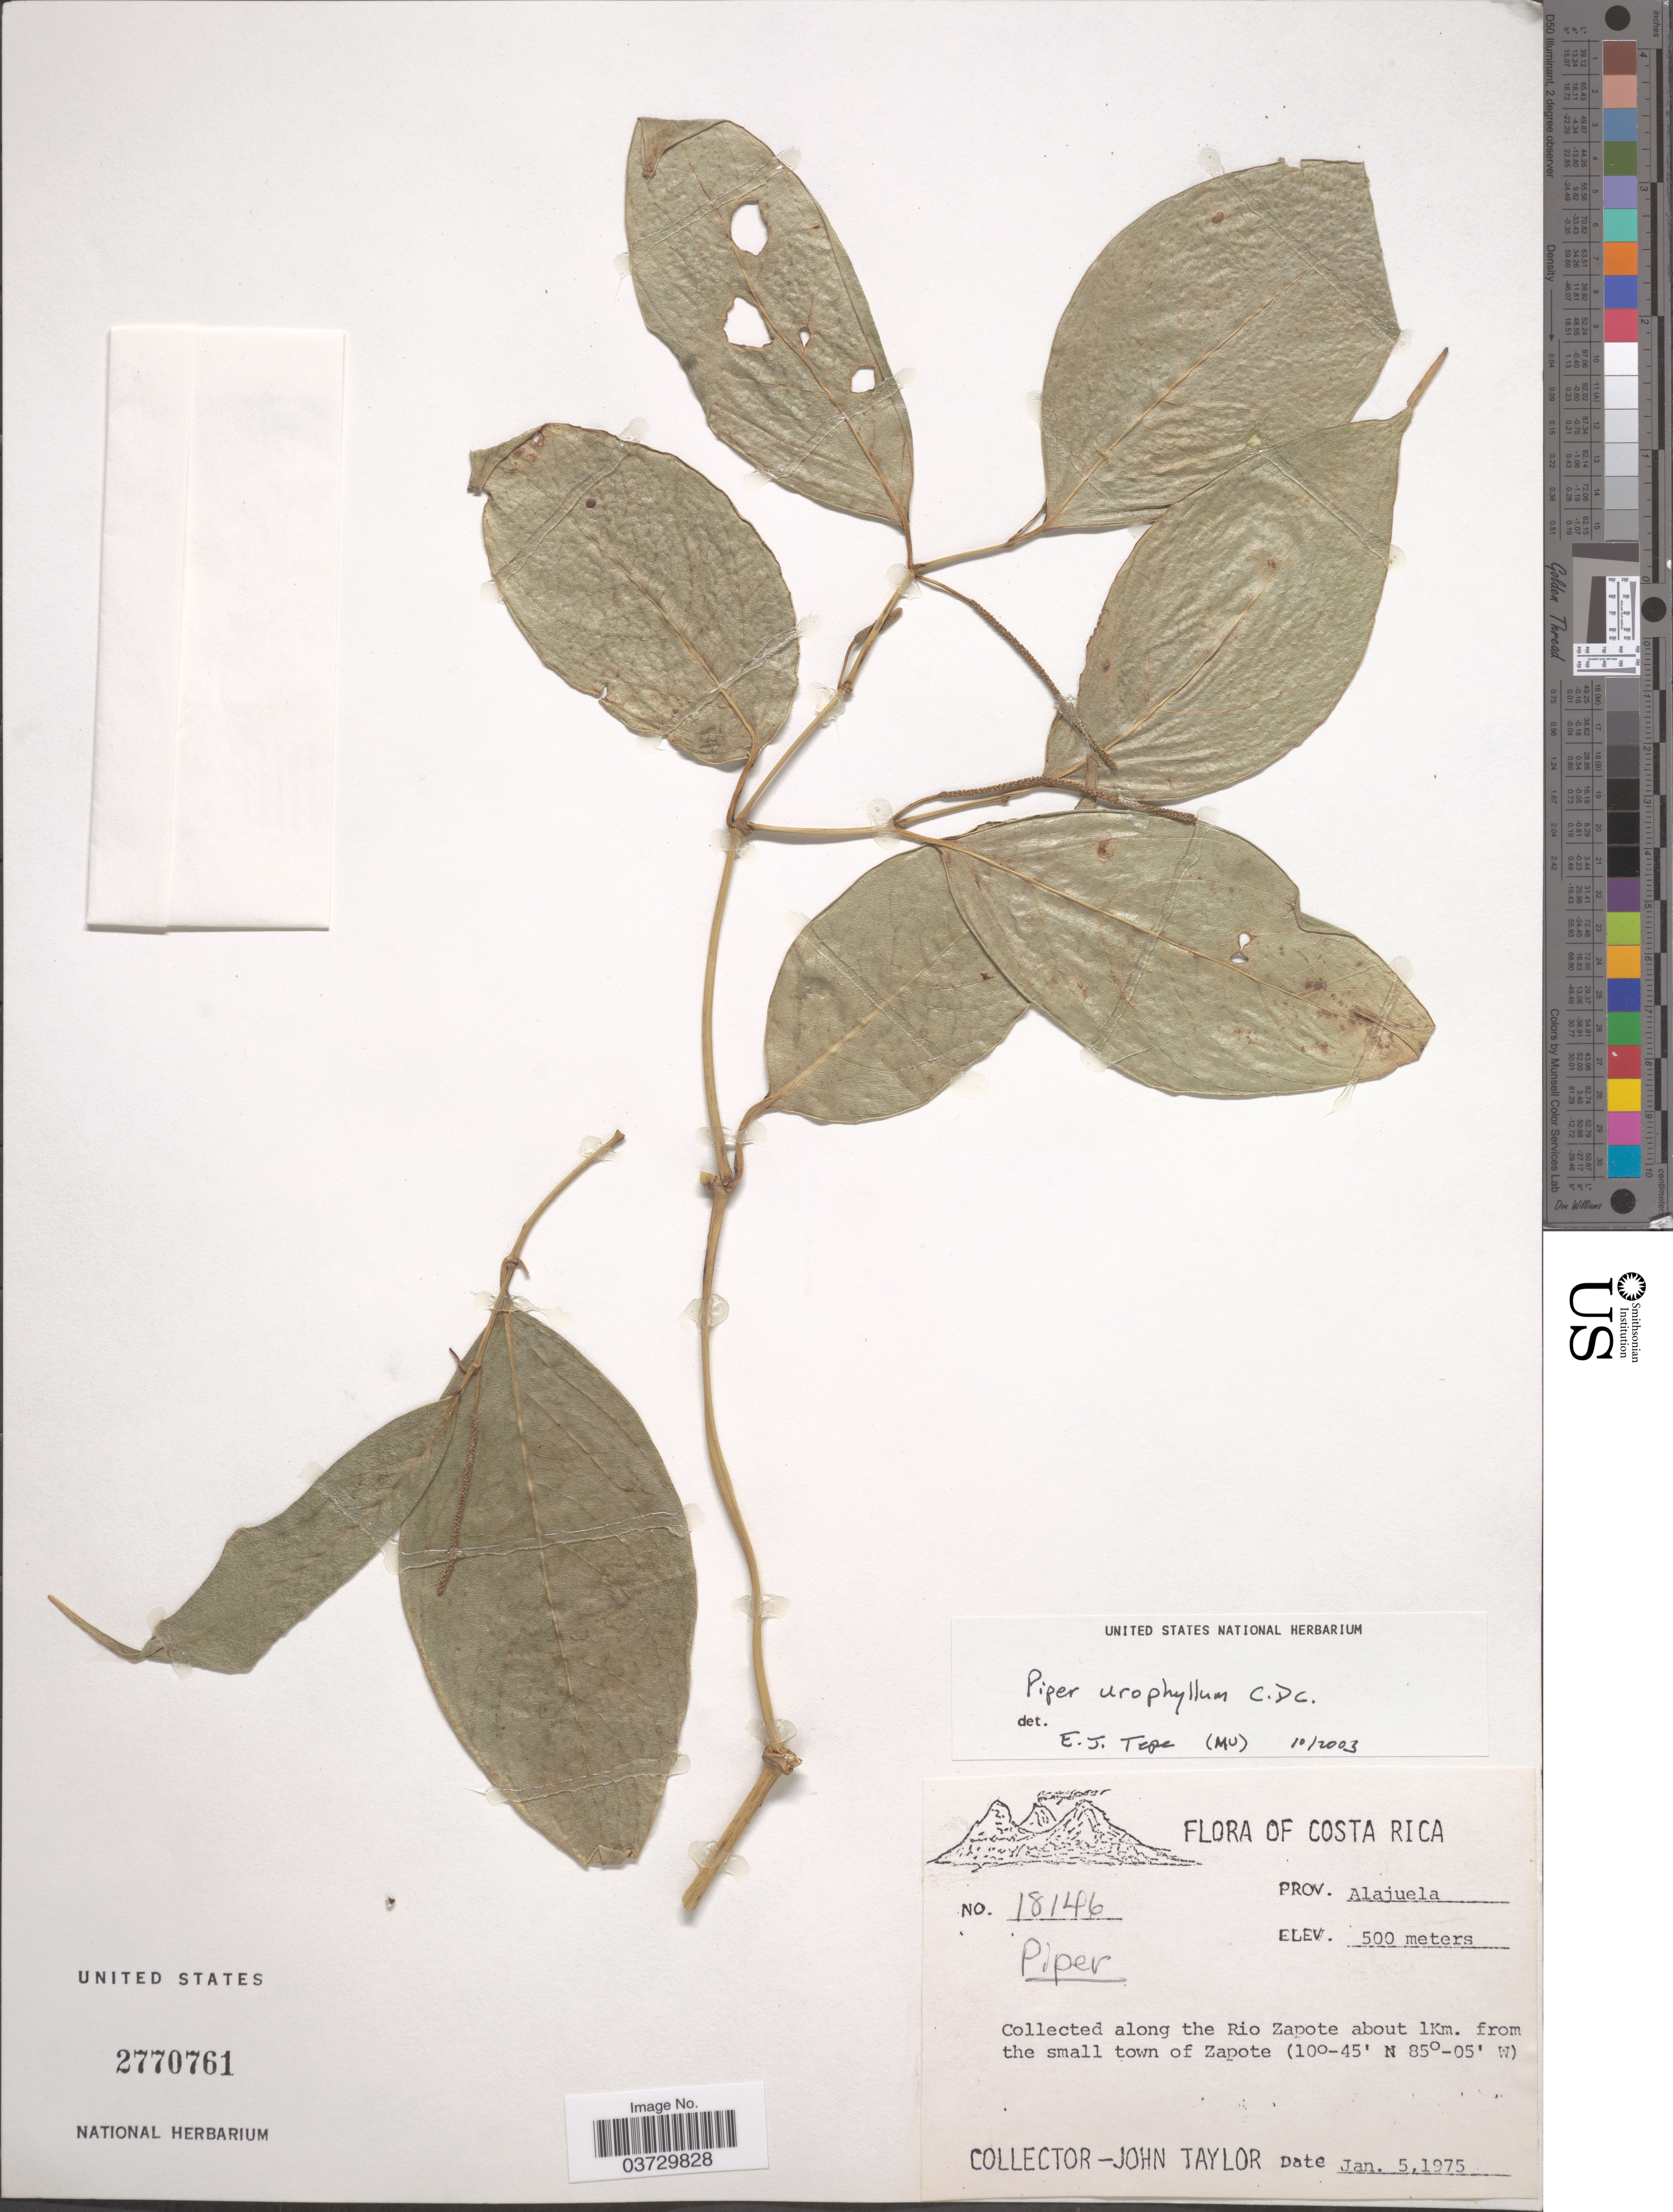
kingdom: Plantae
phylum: Tracheophyta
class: Magnoliopsida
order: Piperales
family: Piperaceae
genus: Piper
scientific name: Piper urophyllum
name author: DC.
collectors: J. Taylor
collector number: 18146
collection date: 1975-01-05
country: Costa Rica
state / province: Alajuela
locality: Along the Rio Zapote about 1Km. from the small town of Zapote.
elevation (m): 500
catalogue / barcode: US 2770761